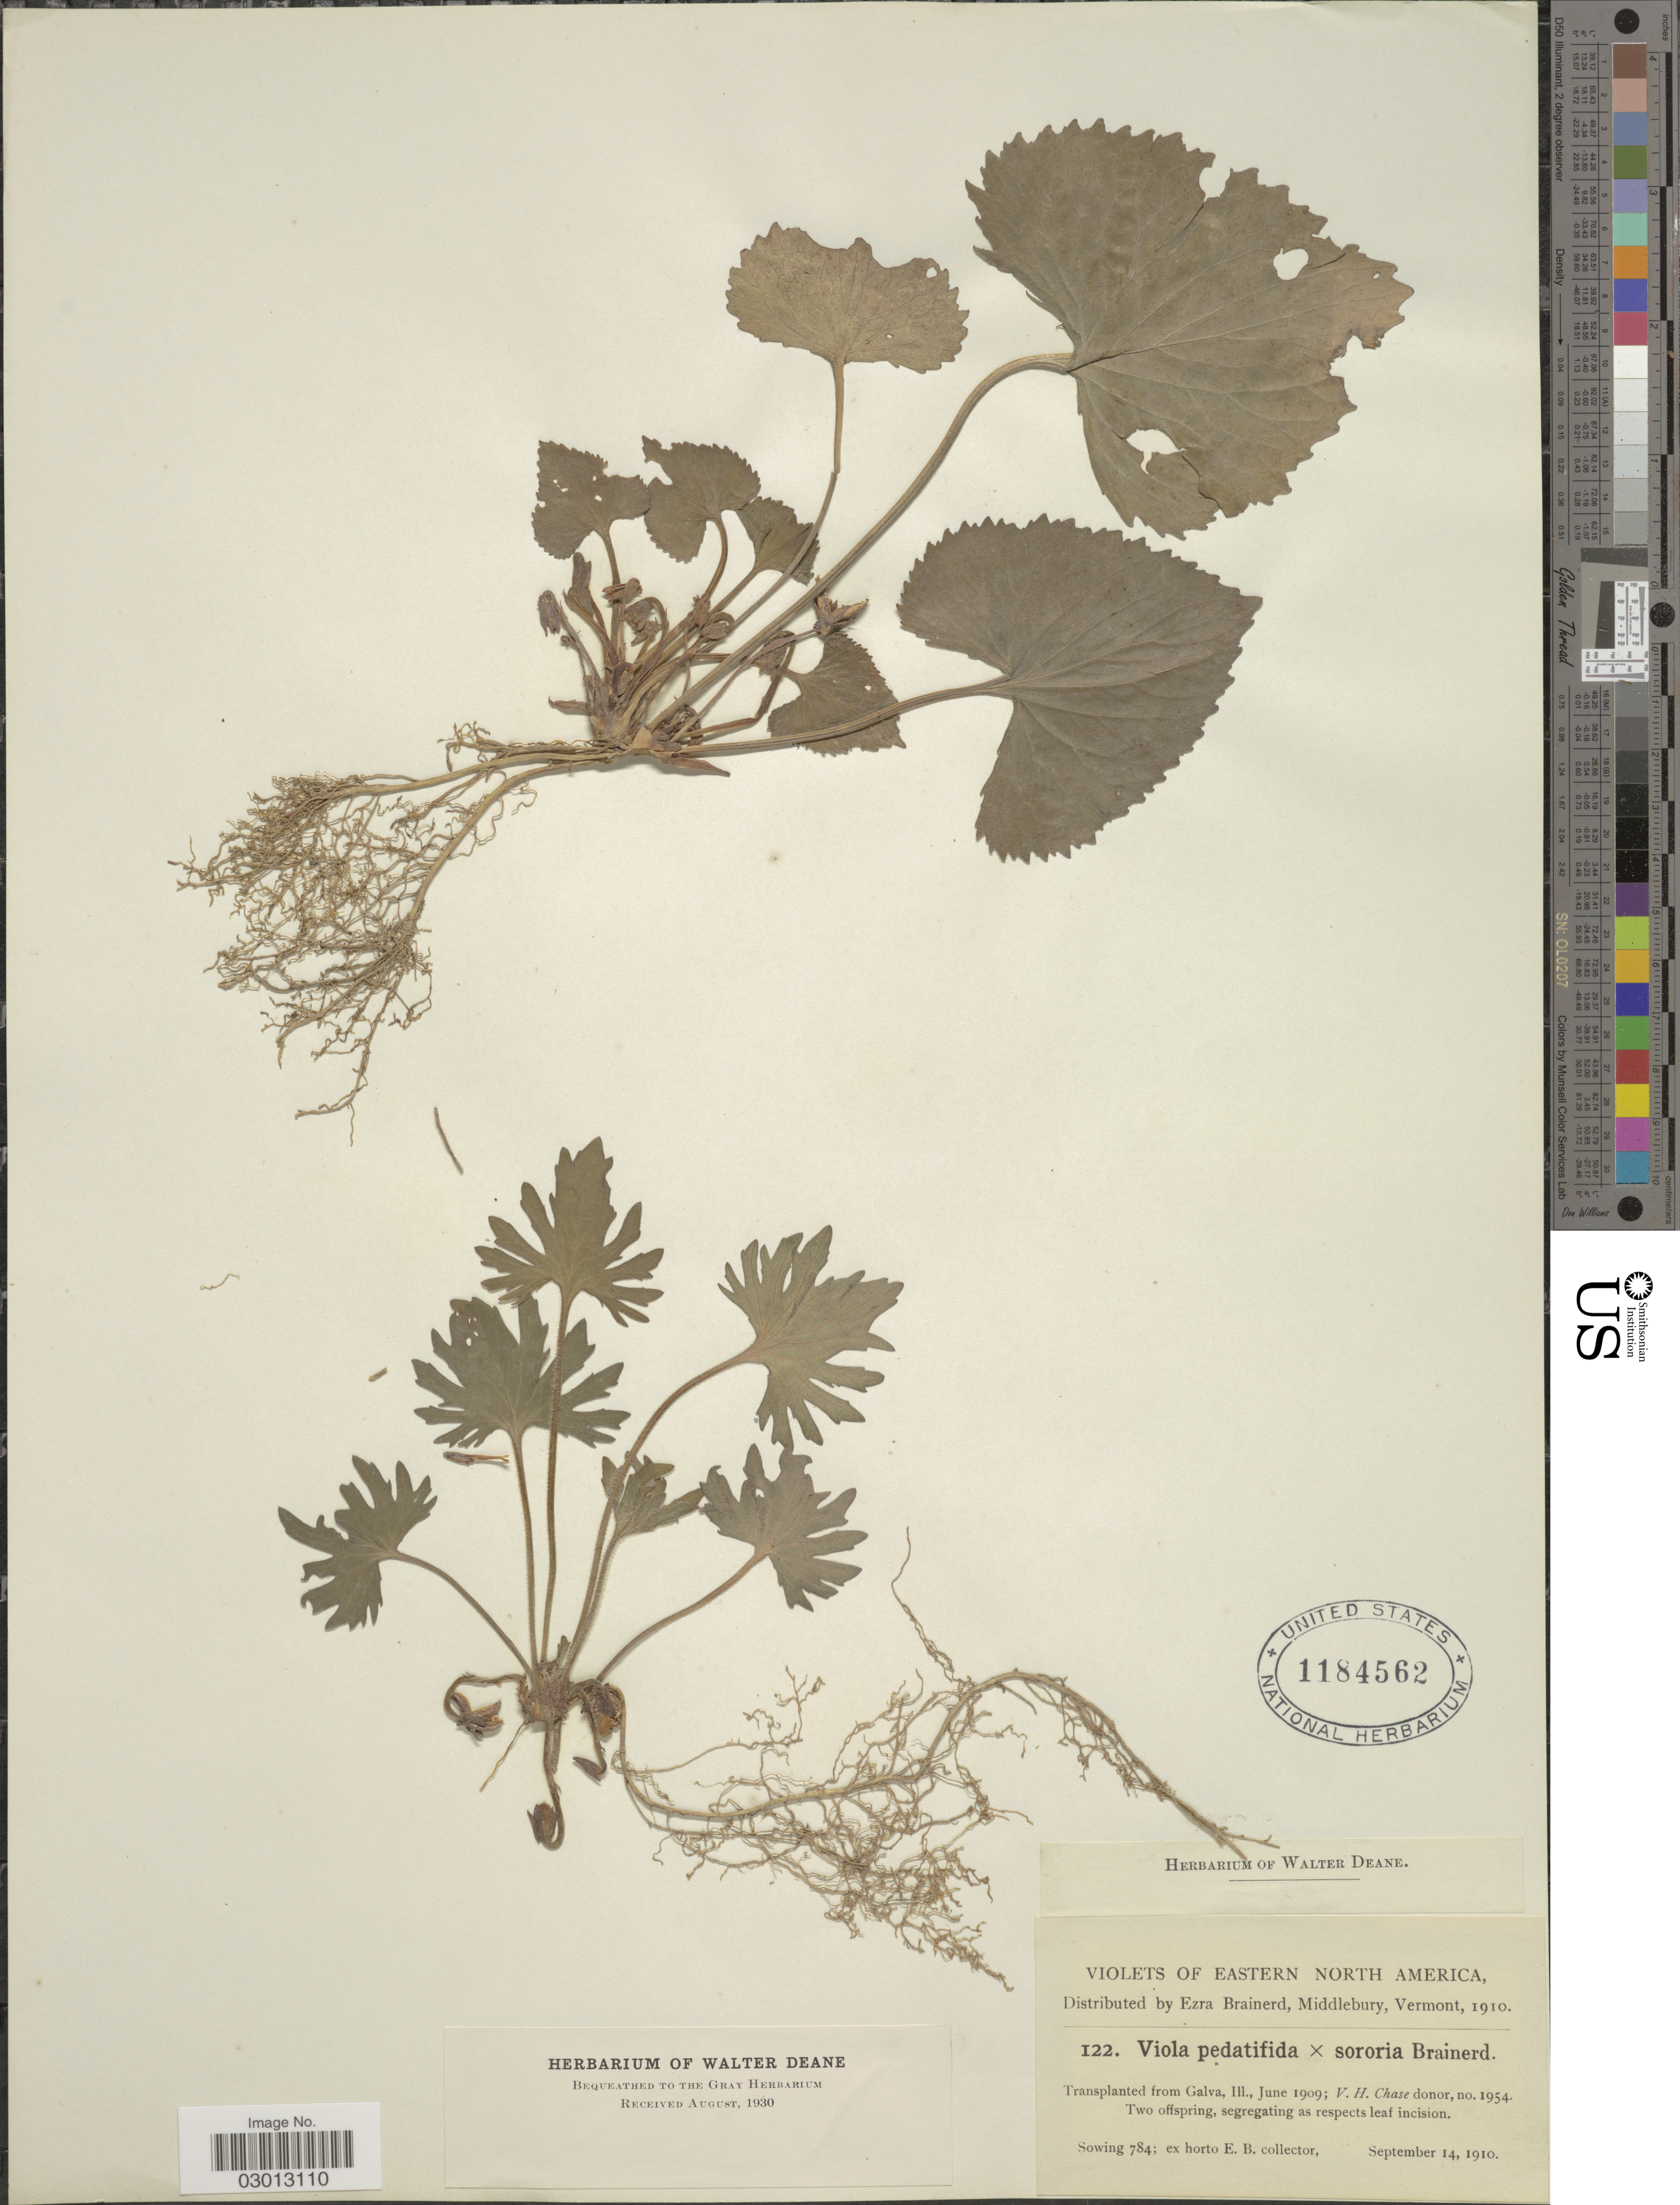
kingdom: Plantae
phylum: Tracheophyta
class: Magnoliopsida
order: Malpighiales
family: Violaceae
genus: Viola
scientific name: Viola pedatifida x V. sororia Willd.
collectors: ex herb. Ezra Brainerd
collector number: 122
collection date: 1910-09-14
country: United States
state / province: Illinois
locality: Eastern North America. Transplanted from Galva, Ill.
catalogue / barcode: US 1184562